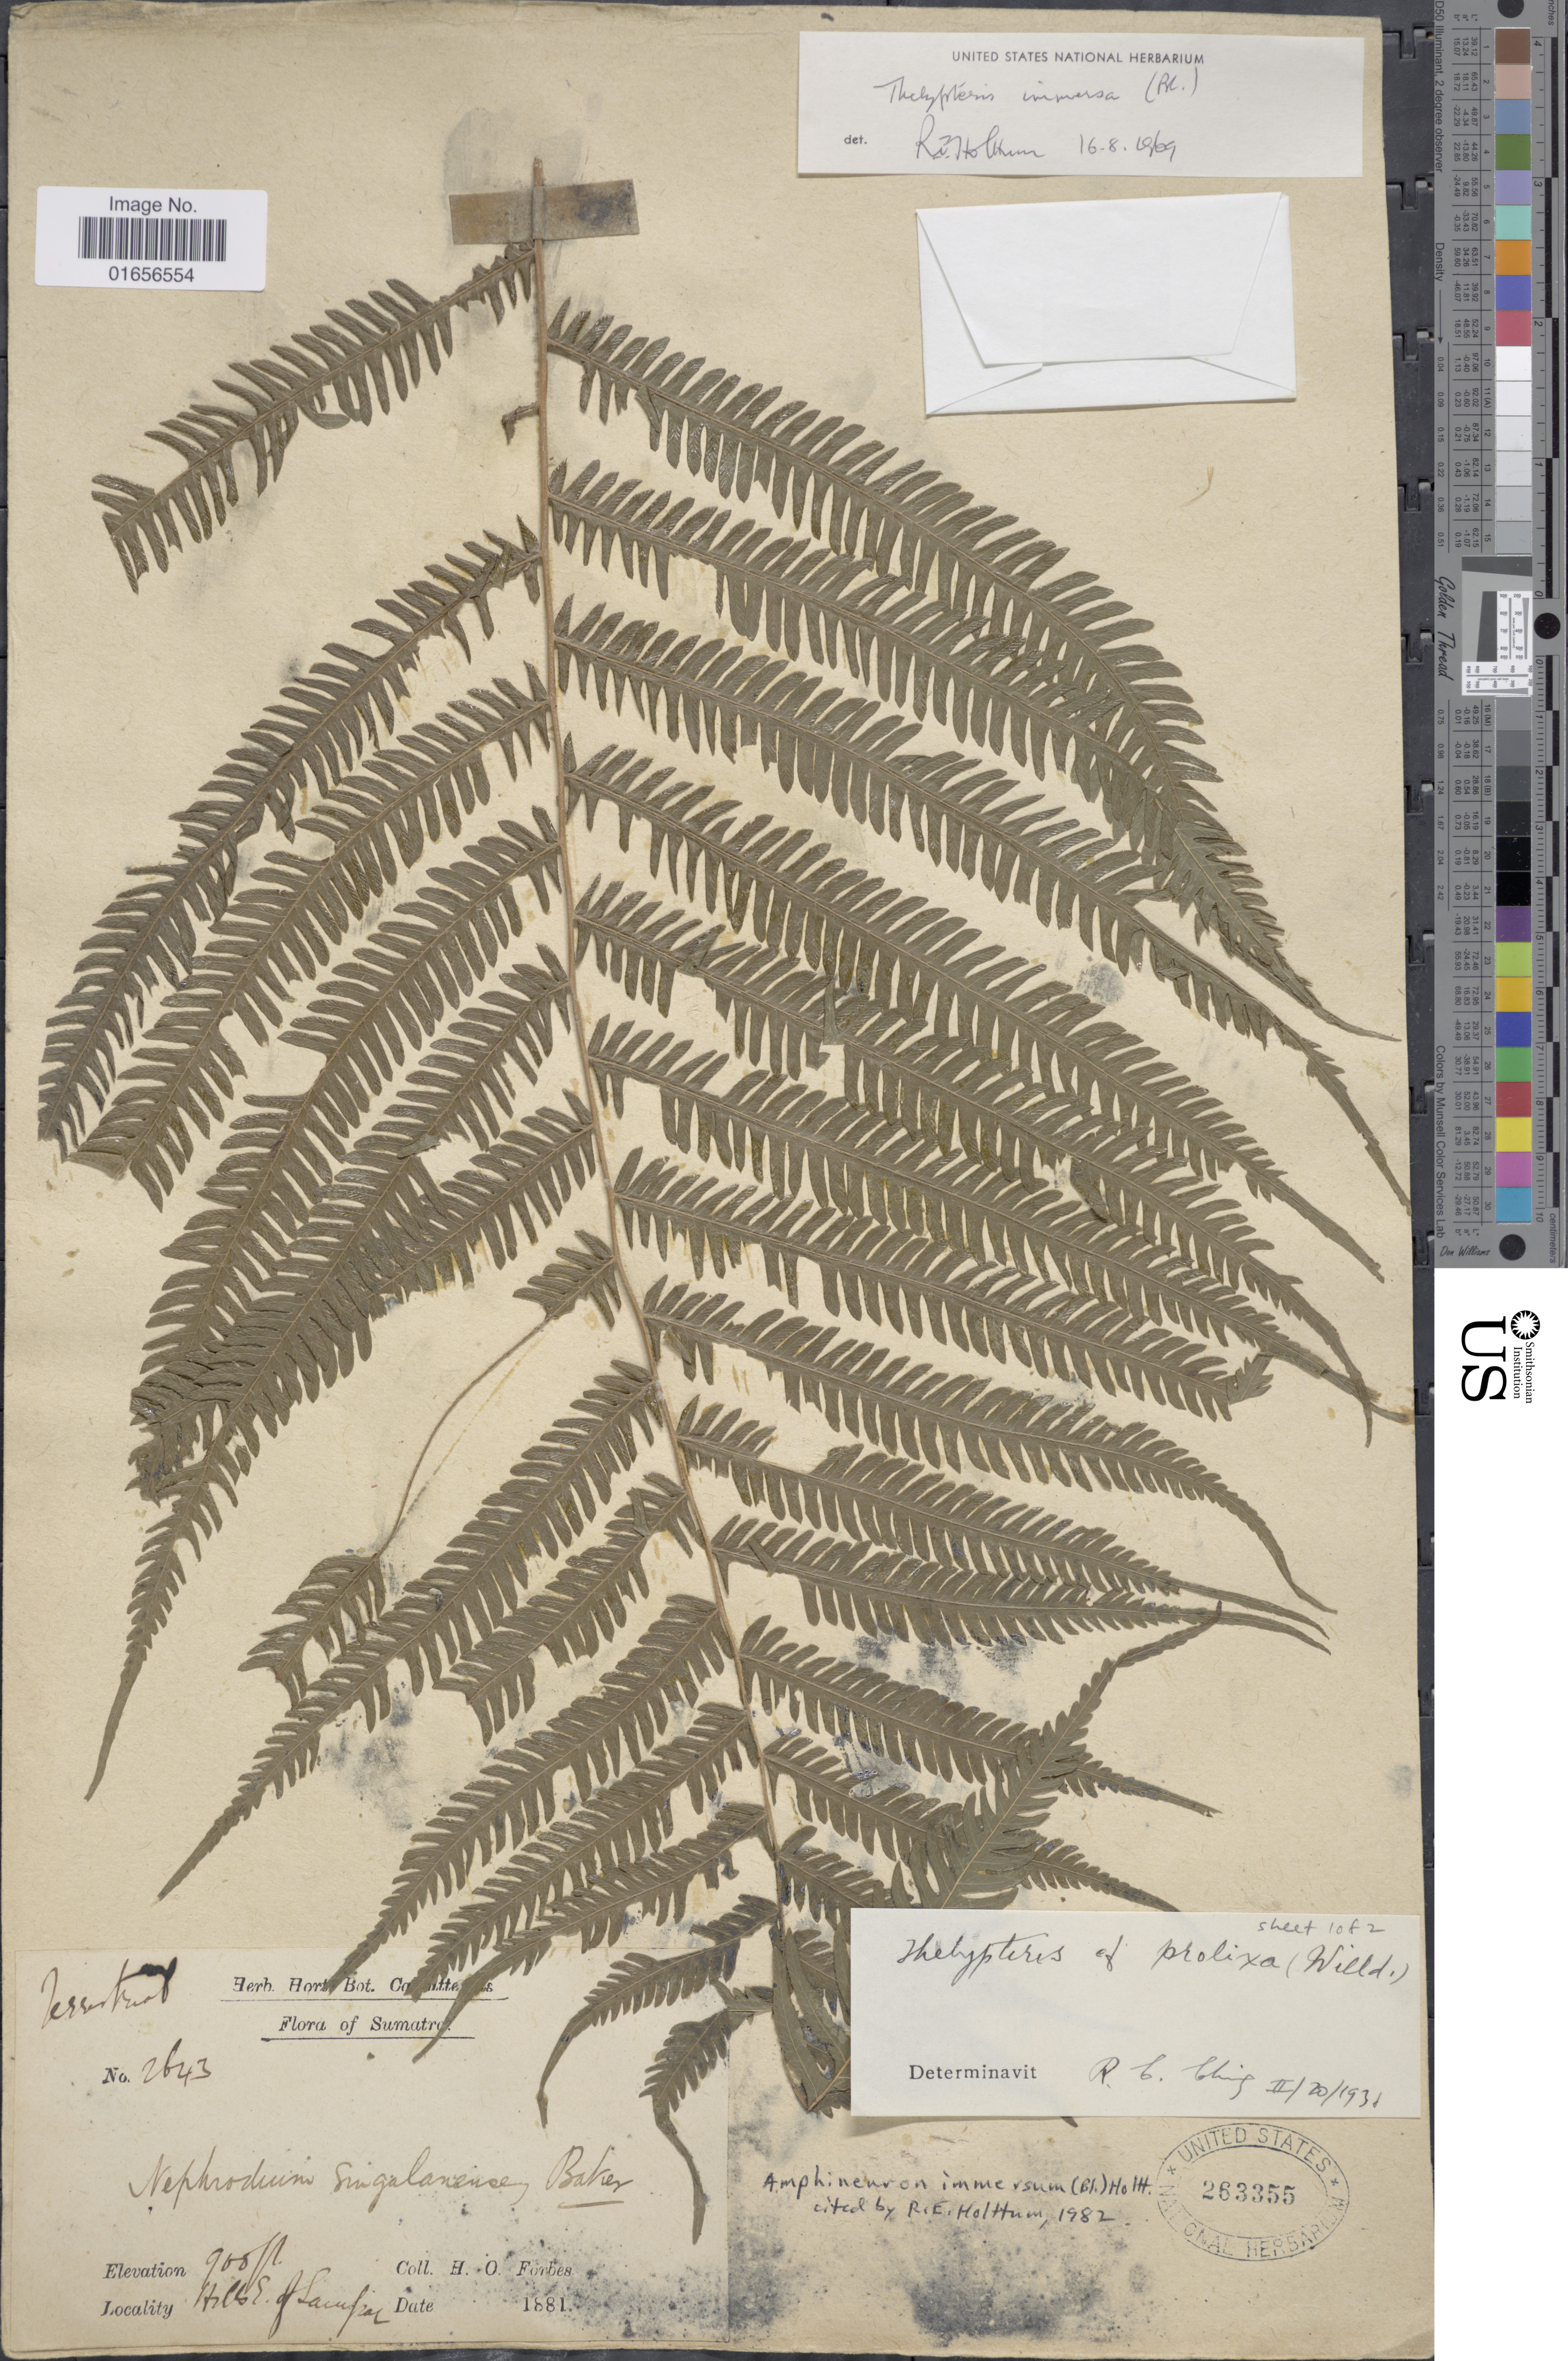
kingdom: Plantae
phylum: Tracheophyta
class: Polypodiopsida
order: Polypodiales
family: Thelypteridaceae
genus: Amphineuron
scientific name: Amphineuron immersum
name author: (Blume) Holttum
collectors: H. O. Forbes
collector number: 2643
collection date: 1881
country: Indonesia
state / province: Sumatra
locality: Sumatra, Hills E of Lacufrar [interpreted]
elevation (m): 274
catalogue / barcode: US 263355